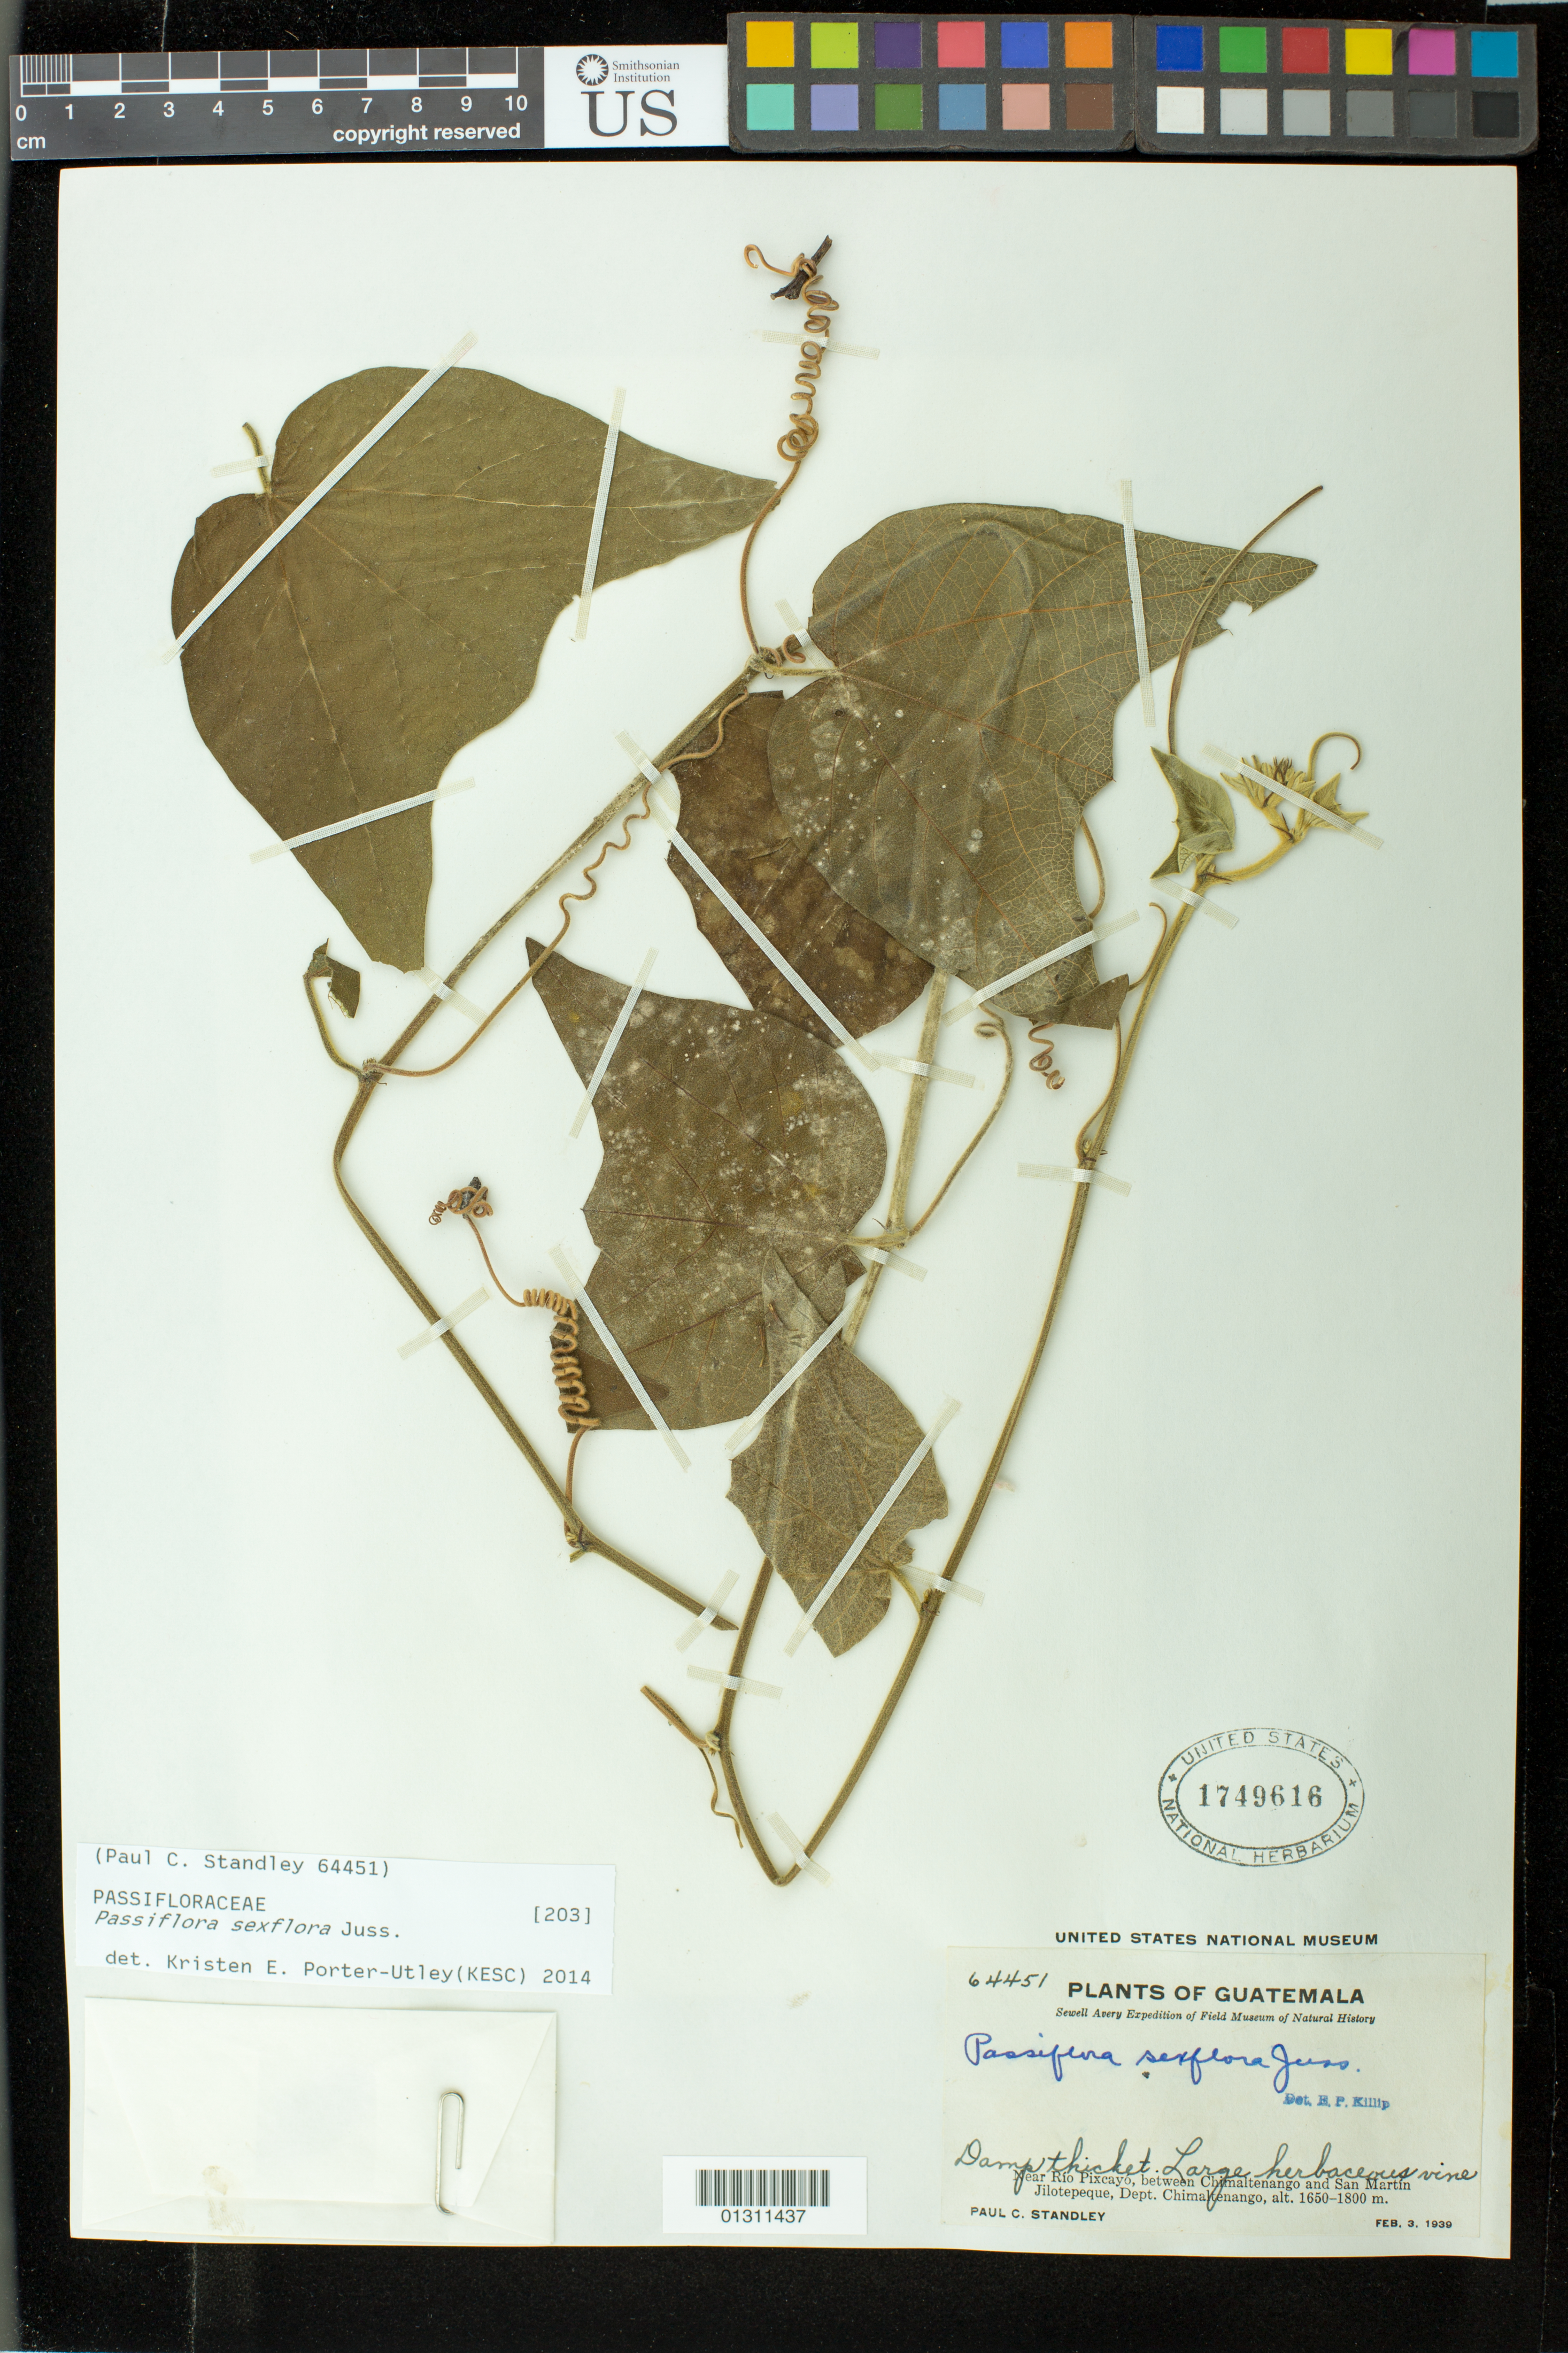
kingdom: Plantae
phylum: Tracheophyta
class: Magnoliopsida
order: Malpighiales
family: Passifloraceae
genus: Passiflora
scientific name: Passiflora sexflora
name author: Juss.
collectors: P. C. Standley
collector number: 64451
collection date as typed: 3 Feb 1939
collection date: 1939-02-03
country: Guatemala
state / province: Chimaltenango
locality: Near Rio Pixcayo, between Chimaltenango and San Martin Jilotepeque.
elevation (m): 1650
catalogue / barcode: US 1749616